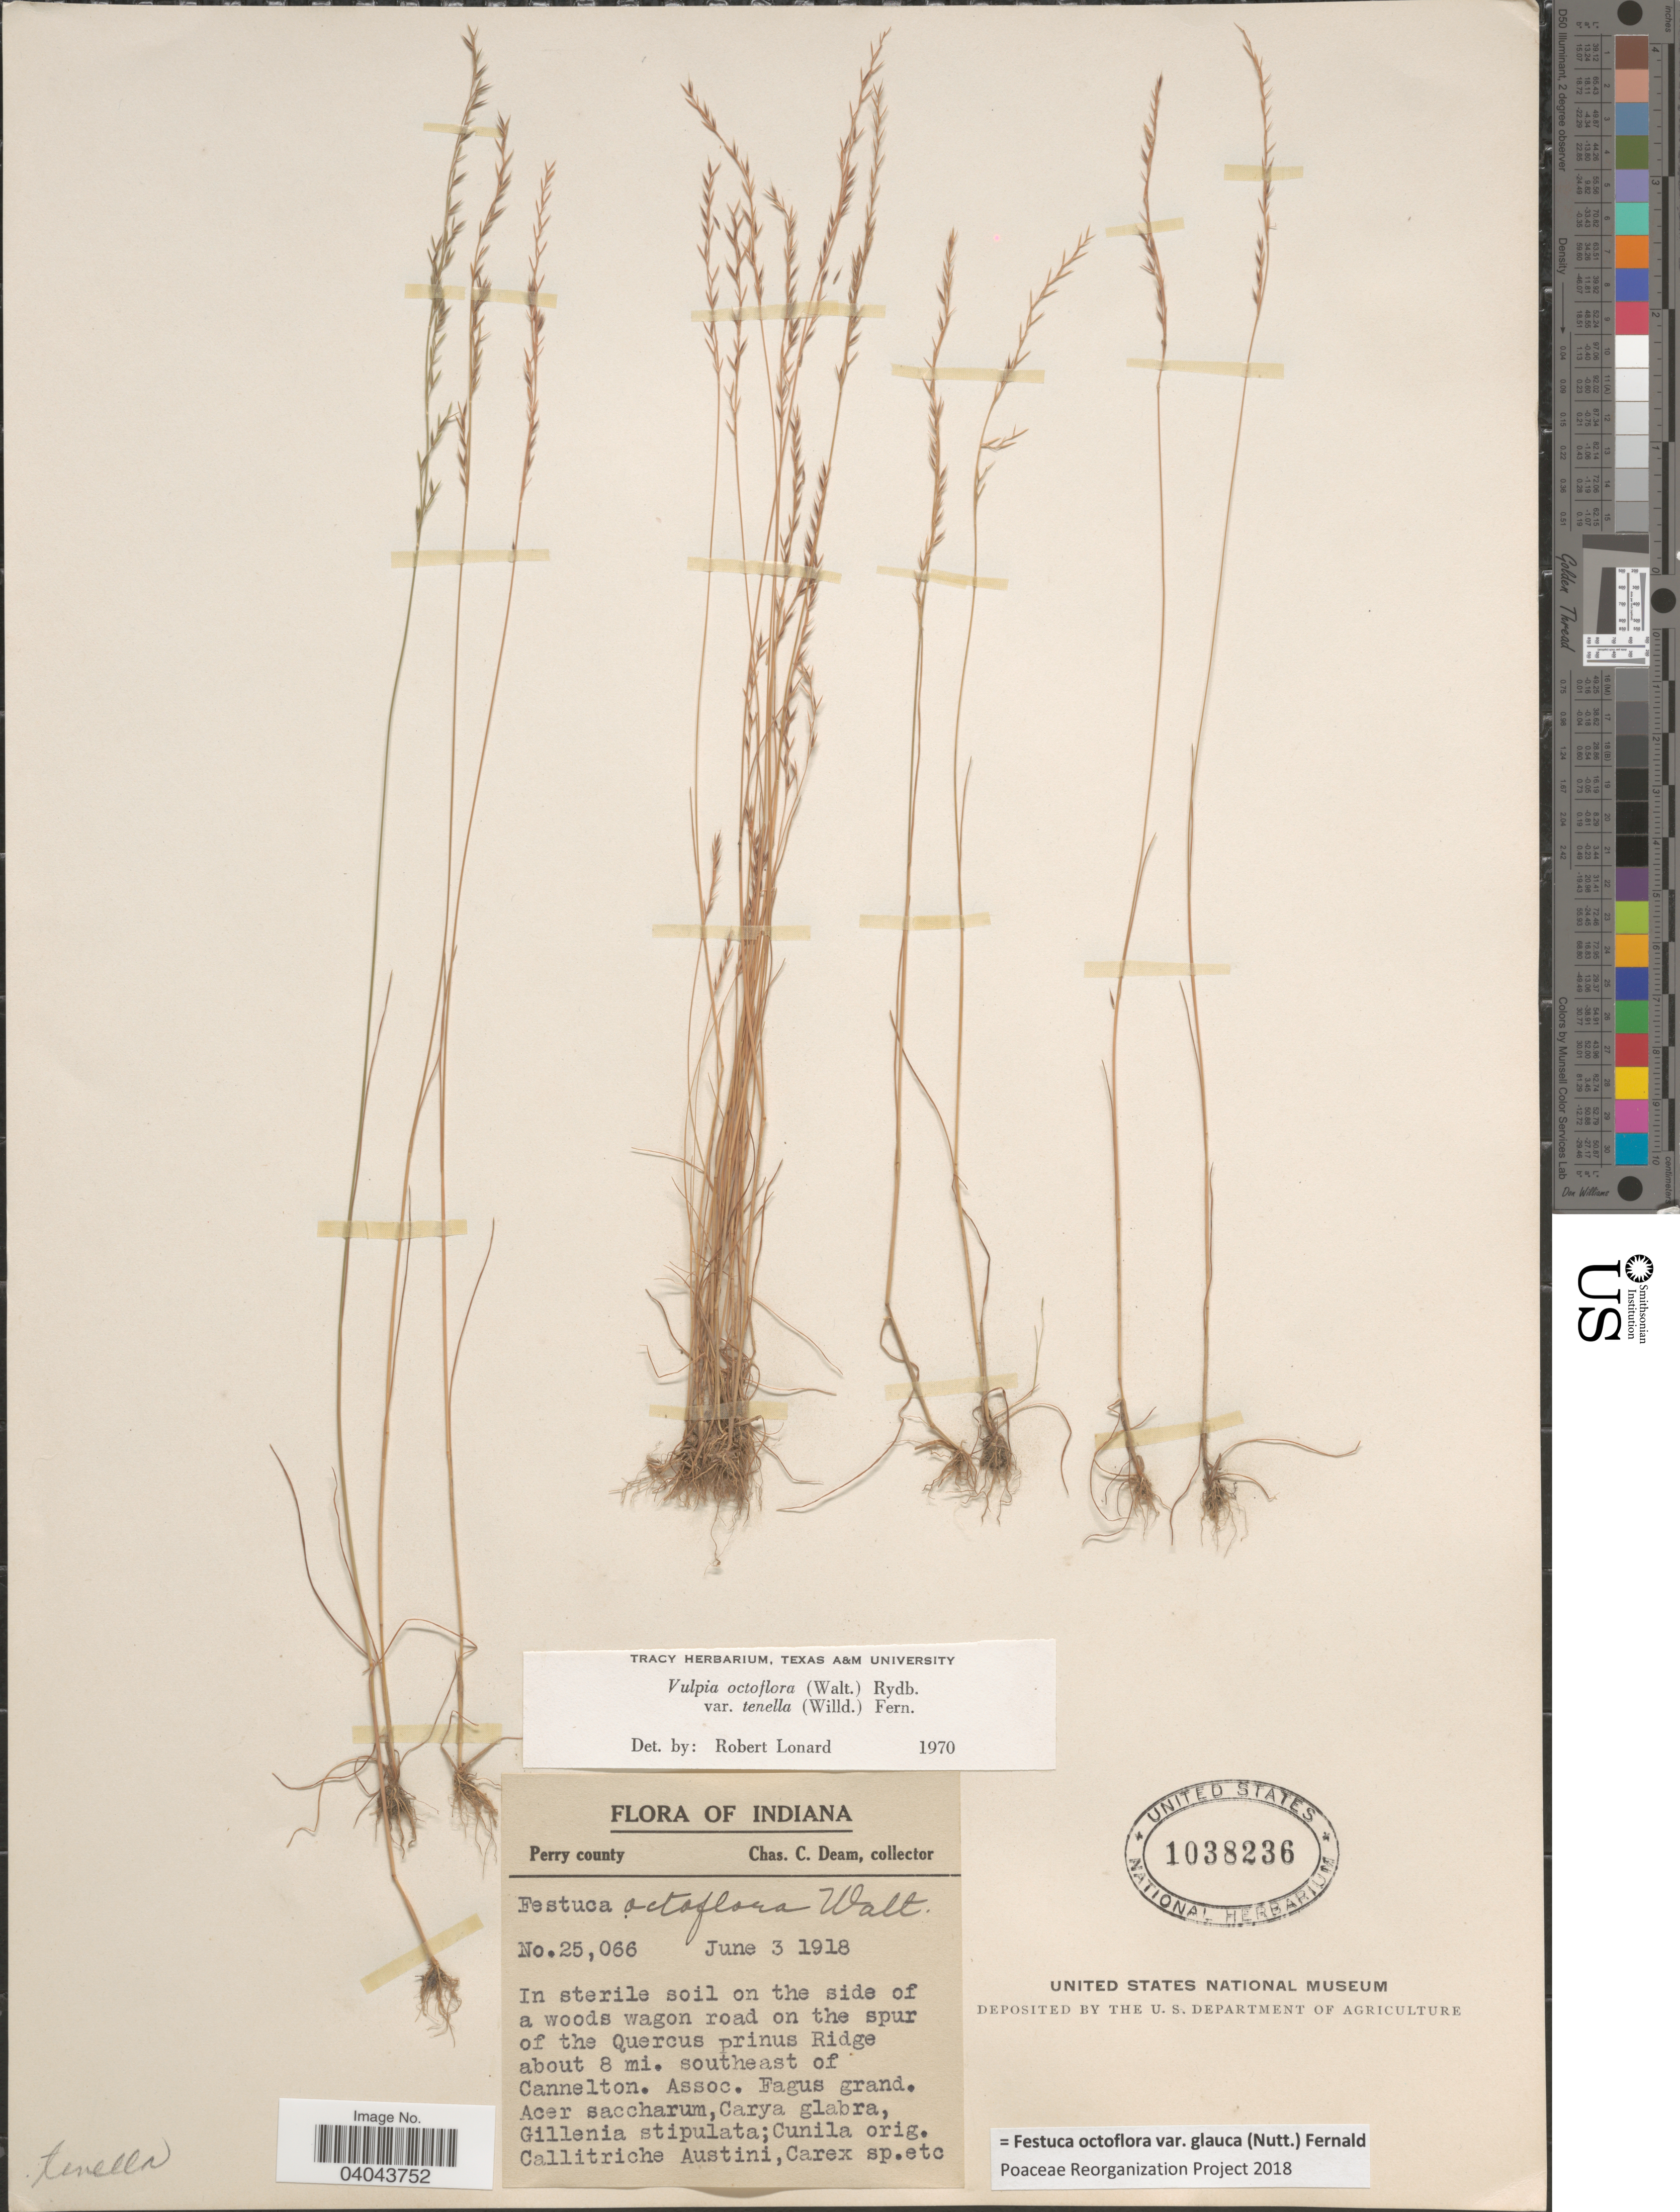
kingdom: Plantae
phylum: Tracheophyta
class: Liliopsida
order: Poales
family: Poaceae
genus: Festuca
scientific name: Festuca octoflora var. glauca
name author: (Nutt.) Fernald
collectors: C. C. Deam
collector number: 25066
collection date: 1918-06-03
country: United States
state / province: Indiana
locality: Perry county. Ridge about 8 mi. southeast of Cannelton.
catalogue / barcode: US 1038236